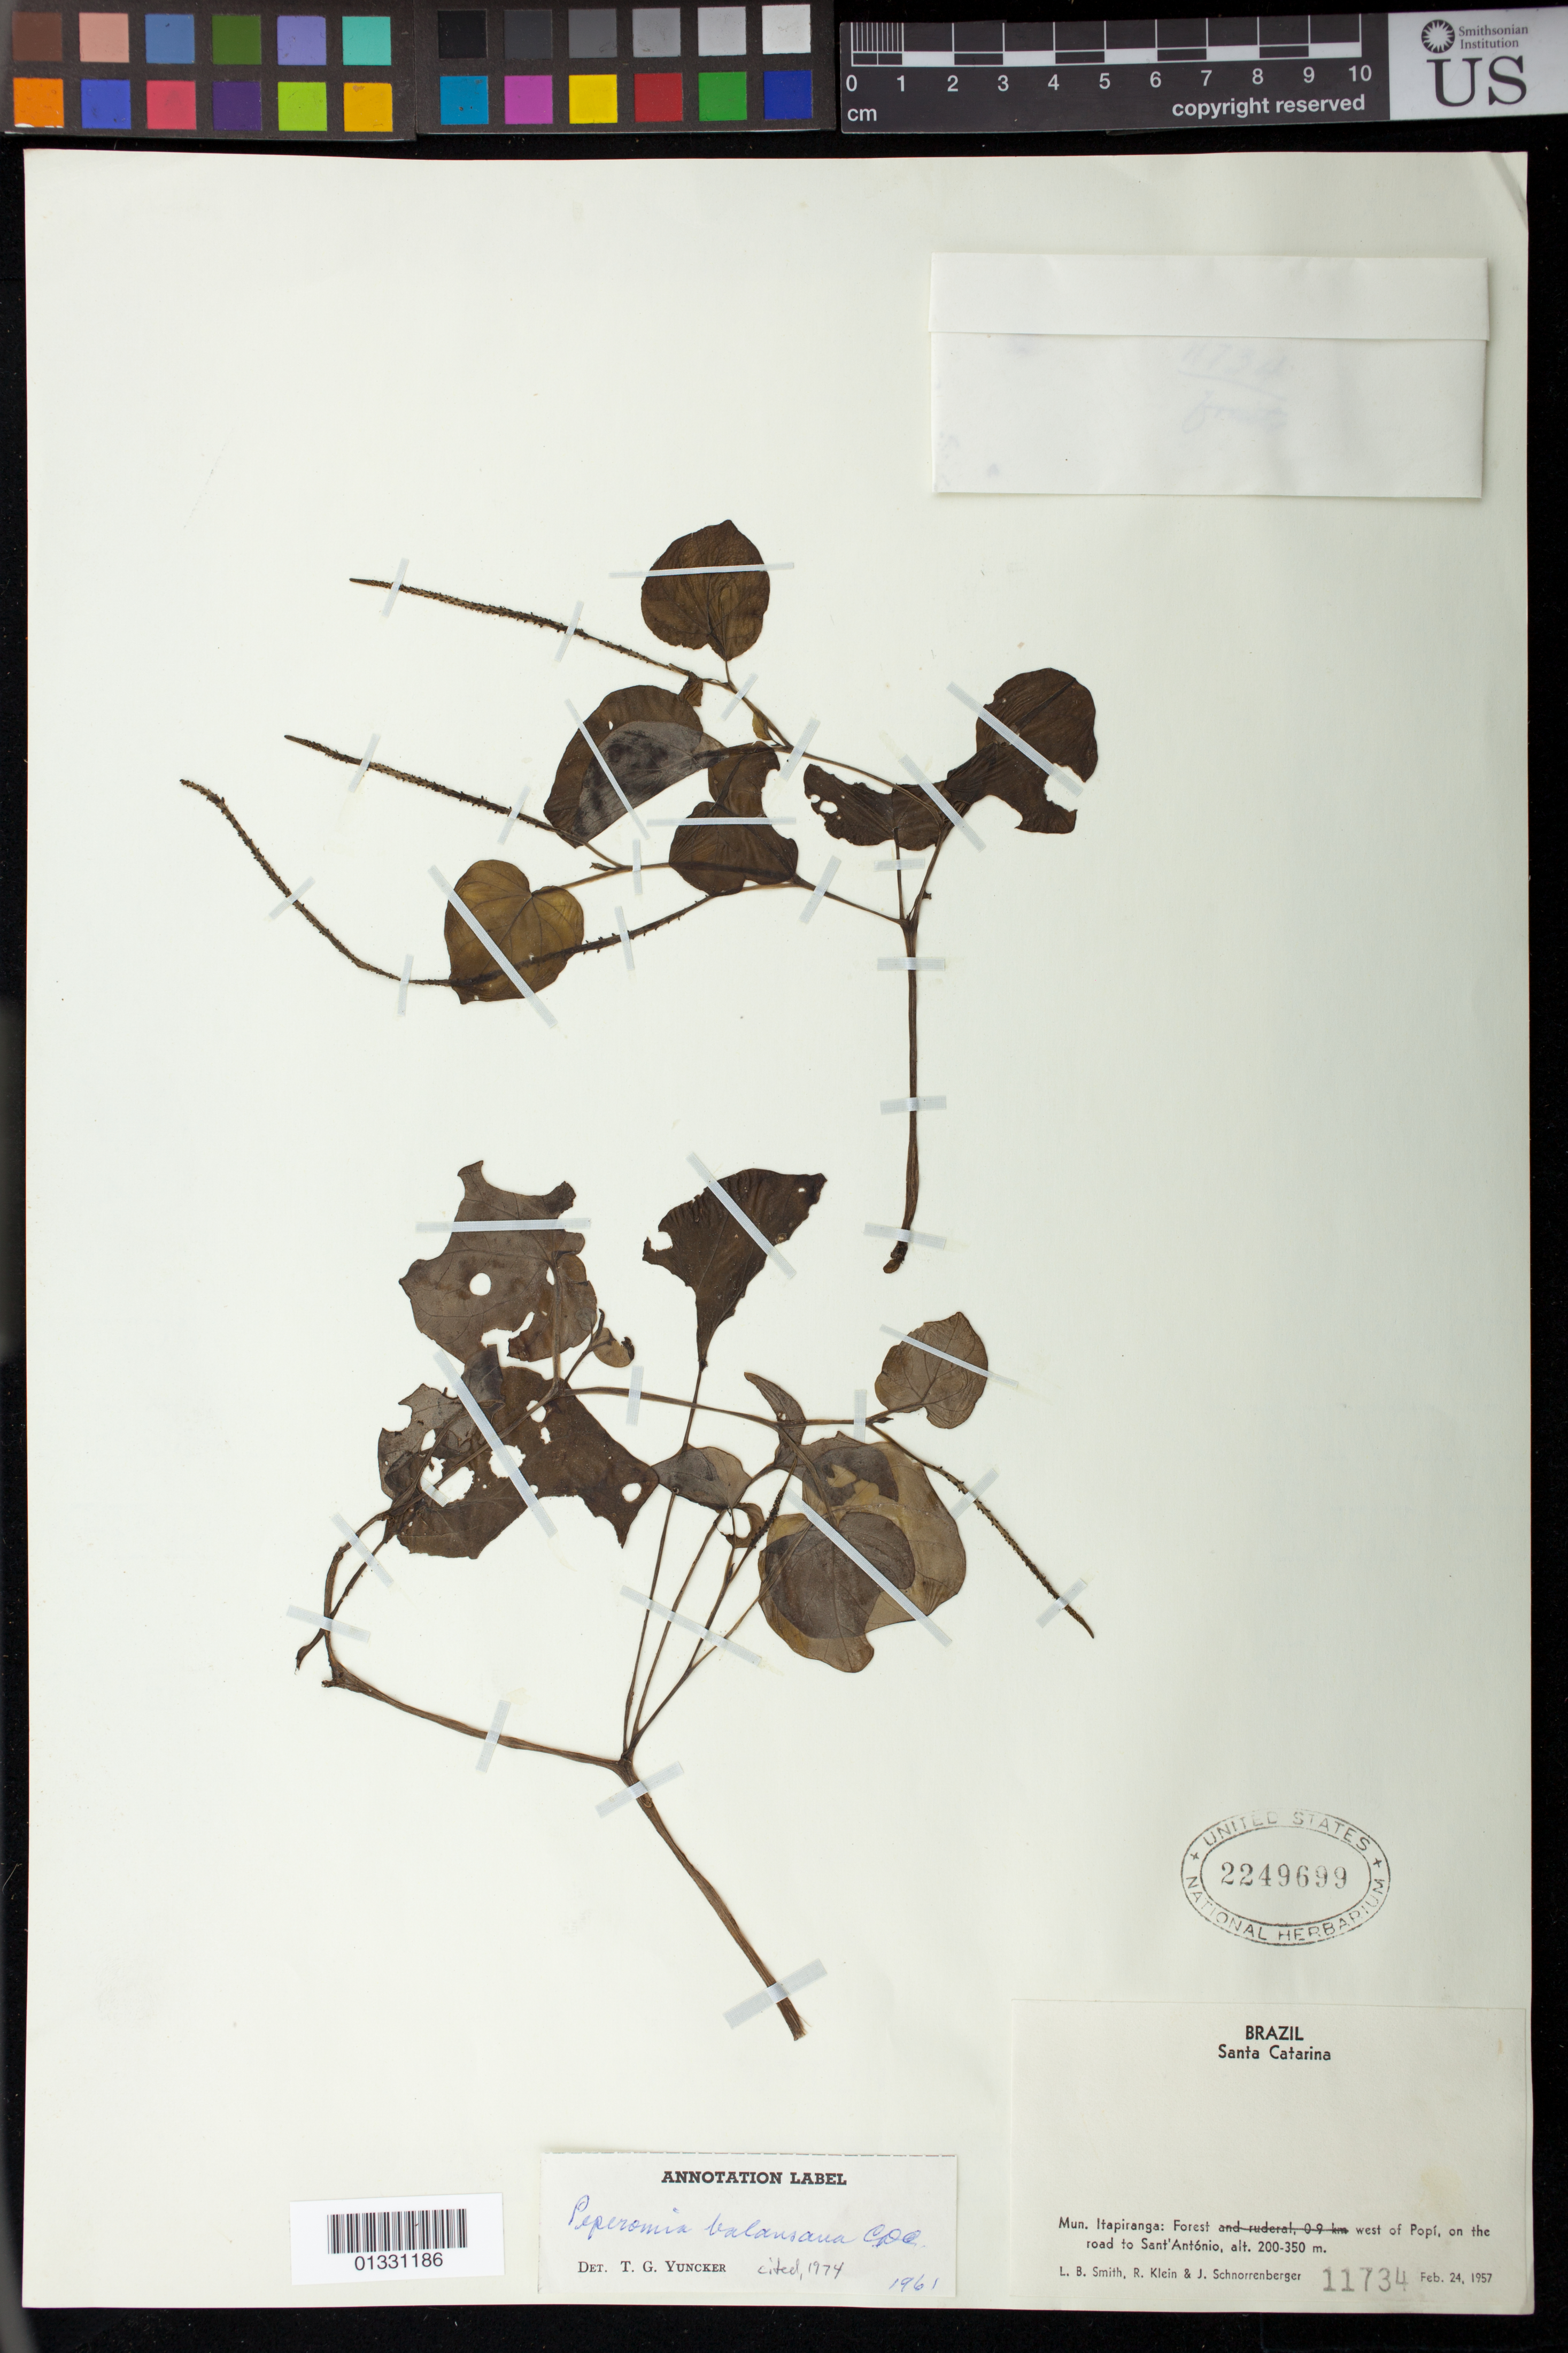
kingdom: Plantae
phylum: Tracheophyta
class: Magnoliopsida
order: Piperales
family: Piperaceae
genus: Peperomia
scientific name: Peperomia balansana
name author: C. DC.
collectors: L. Smith, R. M. Klein & J. Schnorrenberger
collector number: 11734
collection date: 1957-02-24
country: Brazil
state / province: Santa Catarina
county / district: Itapiranga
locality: West of Popí, on the road to Sant´Antonio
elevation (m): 200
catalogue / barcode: US 2249699